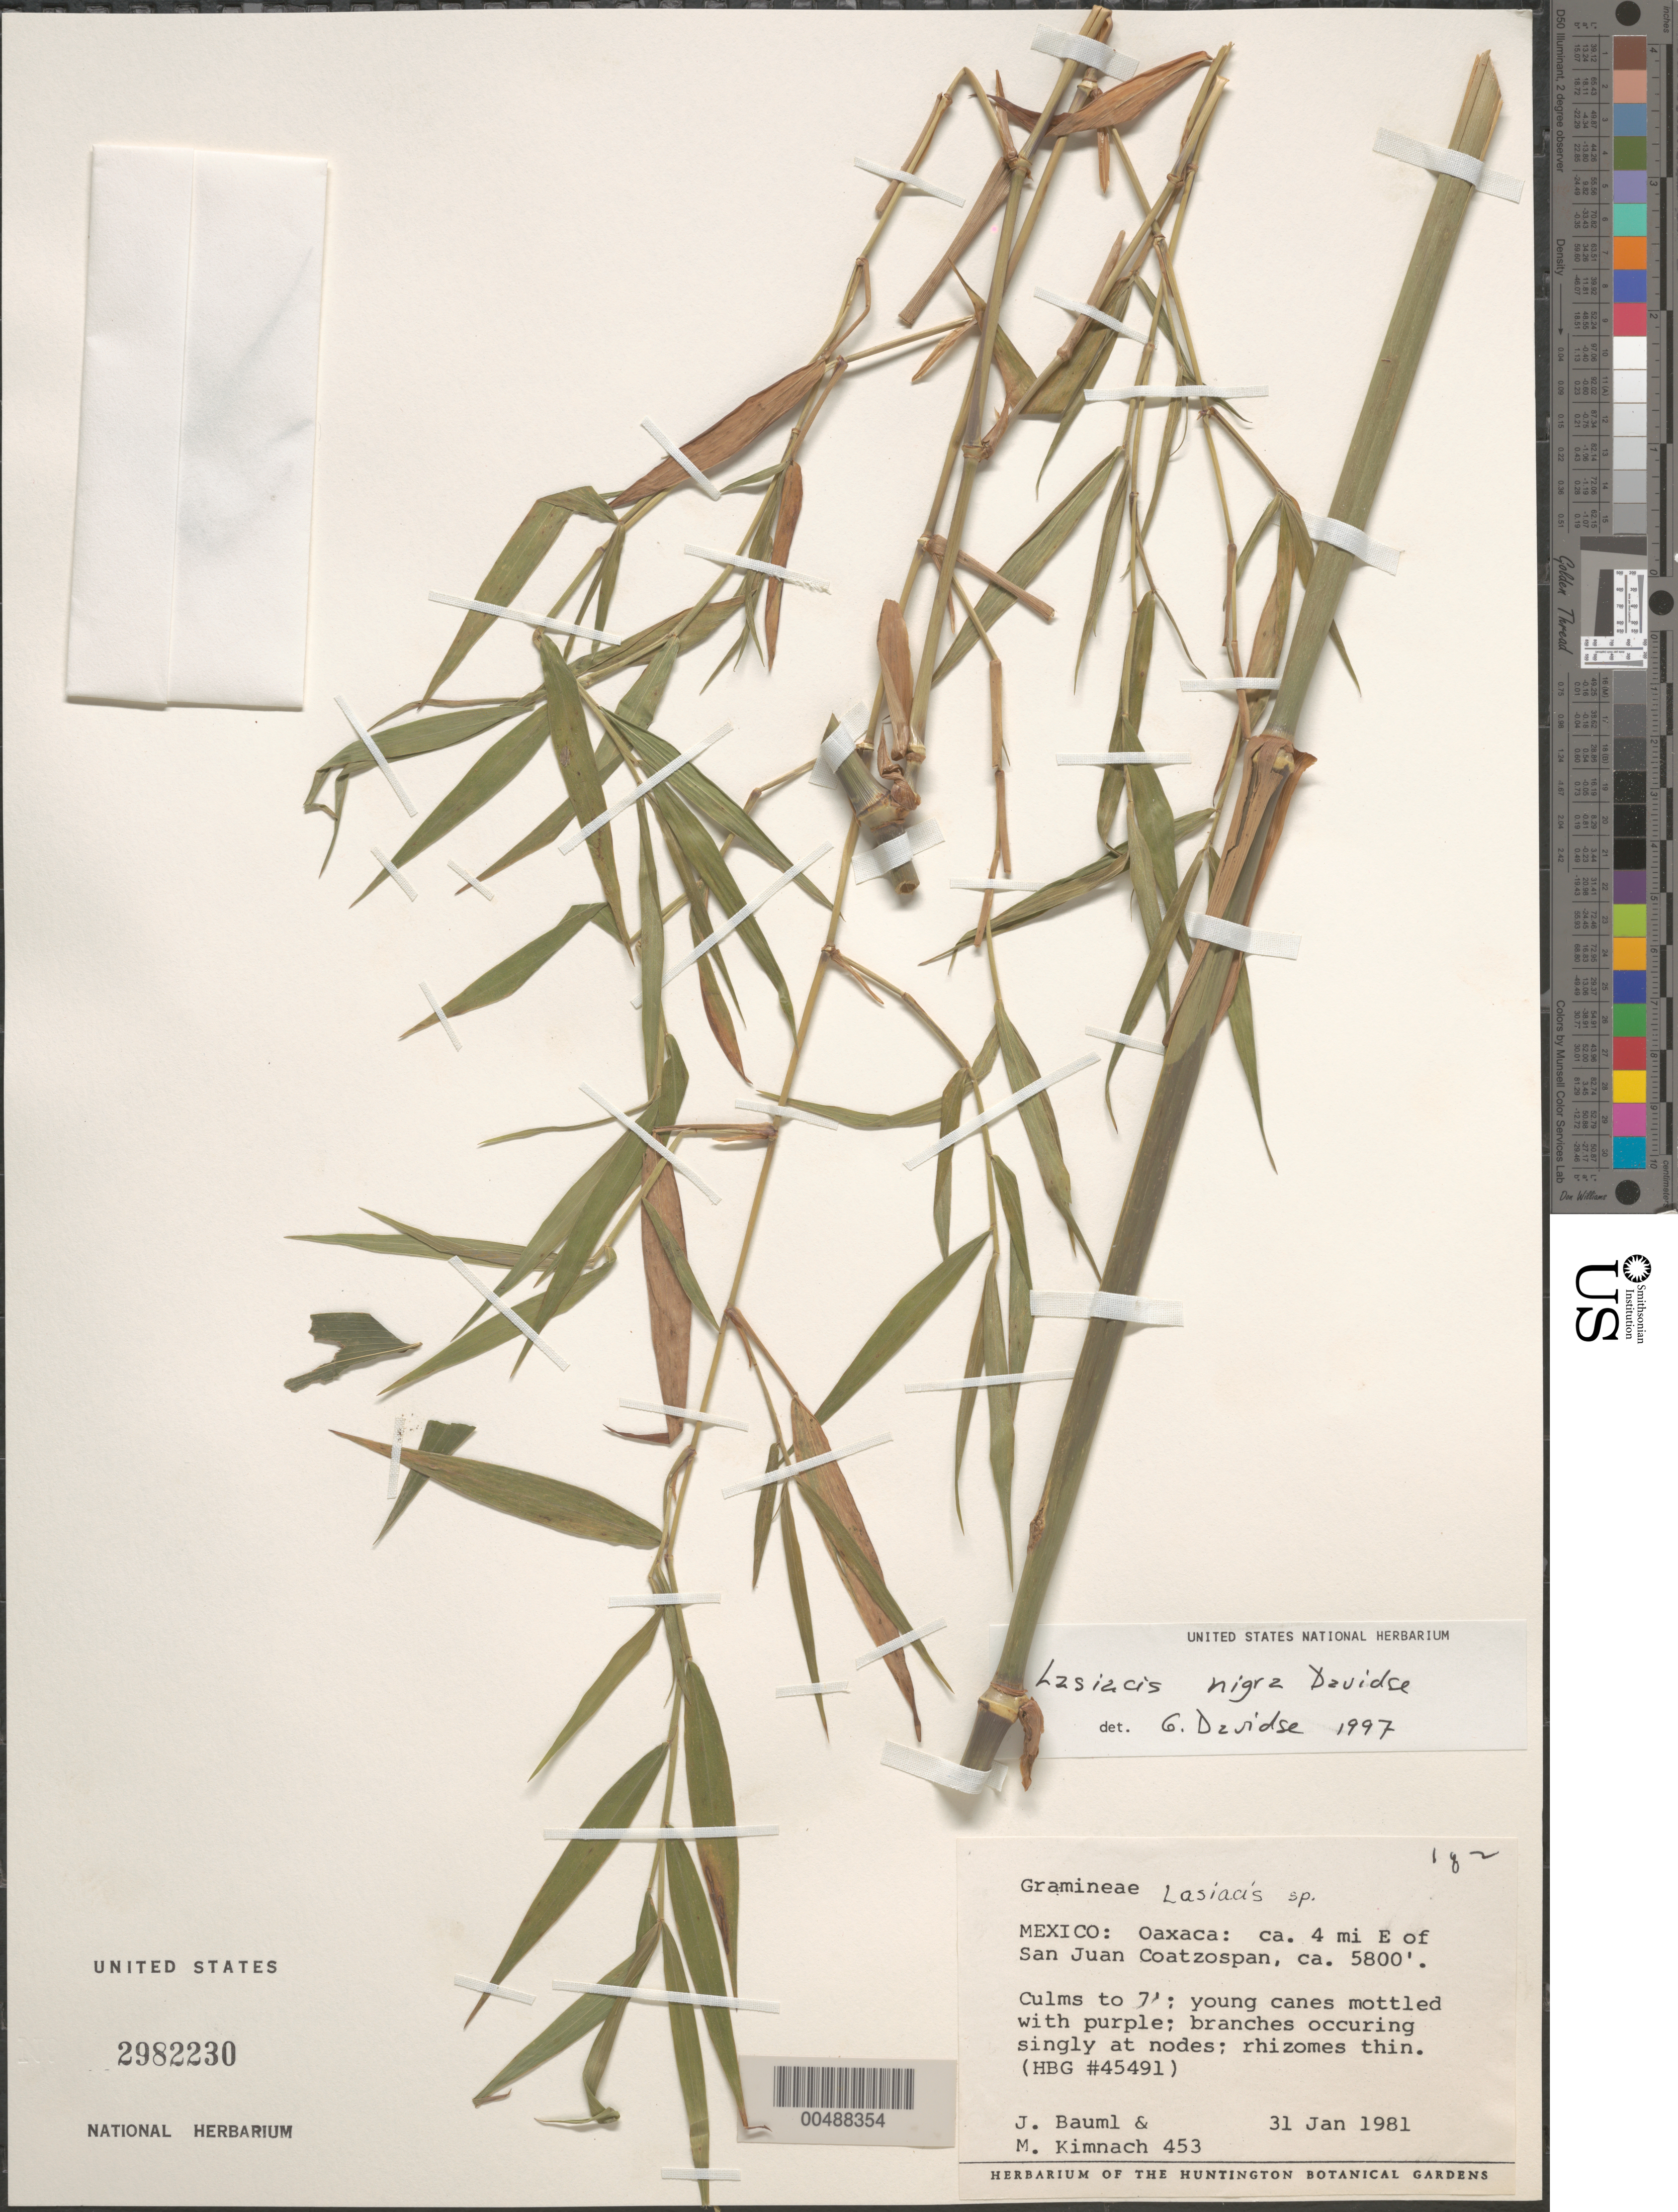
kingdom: Plantae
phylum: Tracheophyta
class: Liliopsida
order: Poales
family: Poaceae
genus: Lasiacis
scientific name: Lasiacis maxonii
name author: Swallen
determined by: Davidse, Gerrit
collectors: J. Bauml & M. W. Kimnach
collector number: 453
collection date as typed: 31 Jan 1981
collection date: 1981-01-31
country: Mexico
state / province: Oaxaca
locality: Ca 4 mi E of San Juan Coatzospan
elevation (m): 1768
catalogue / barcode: US 2982230